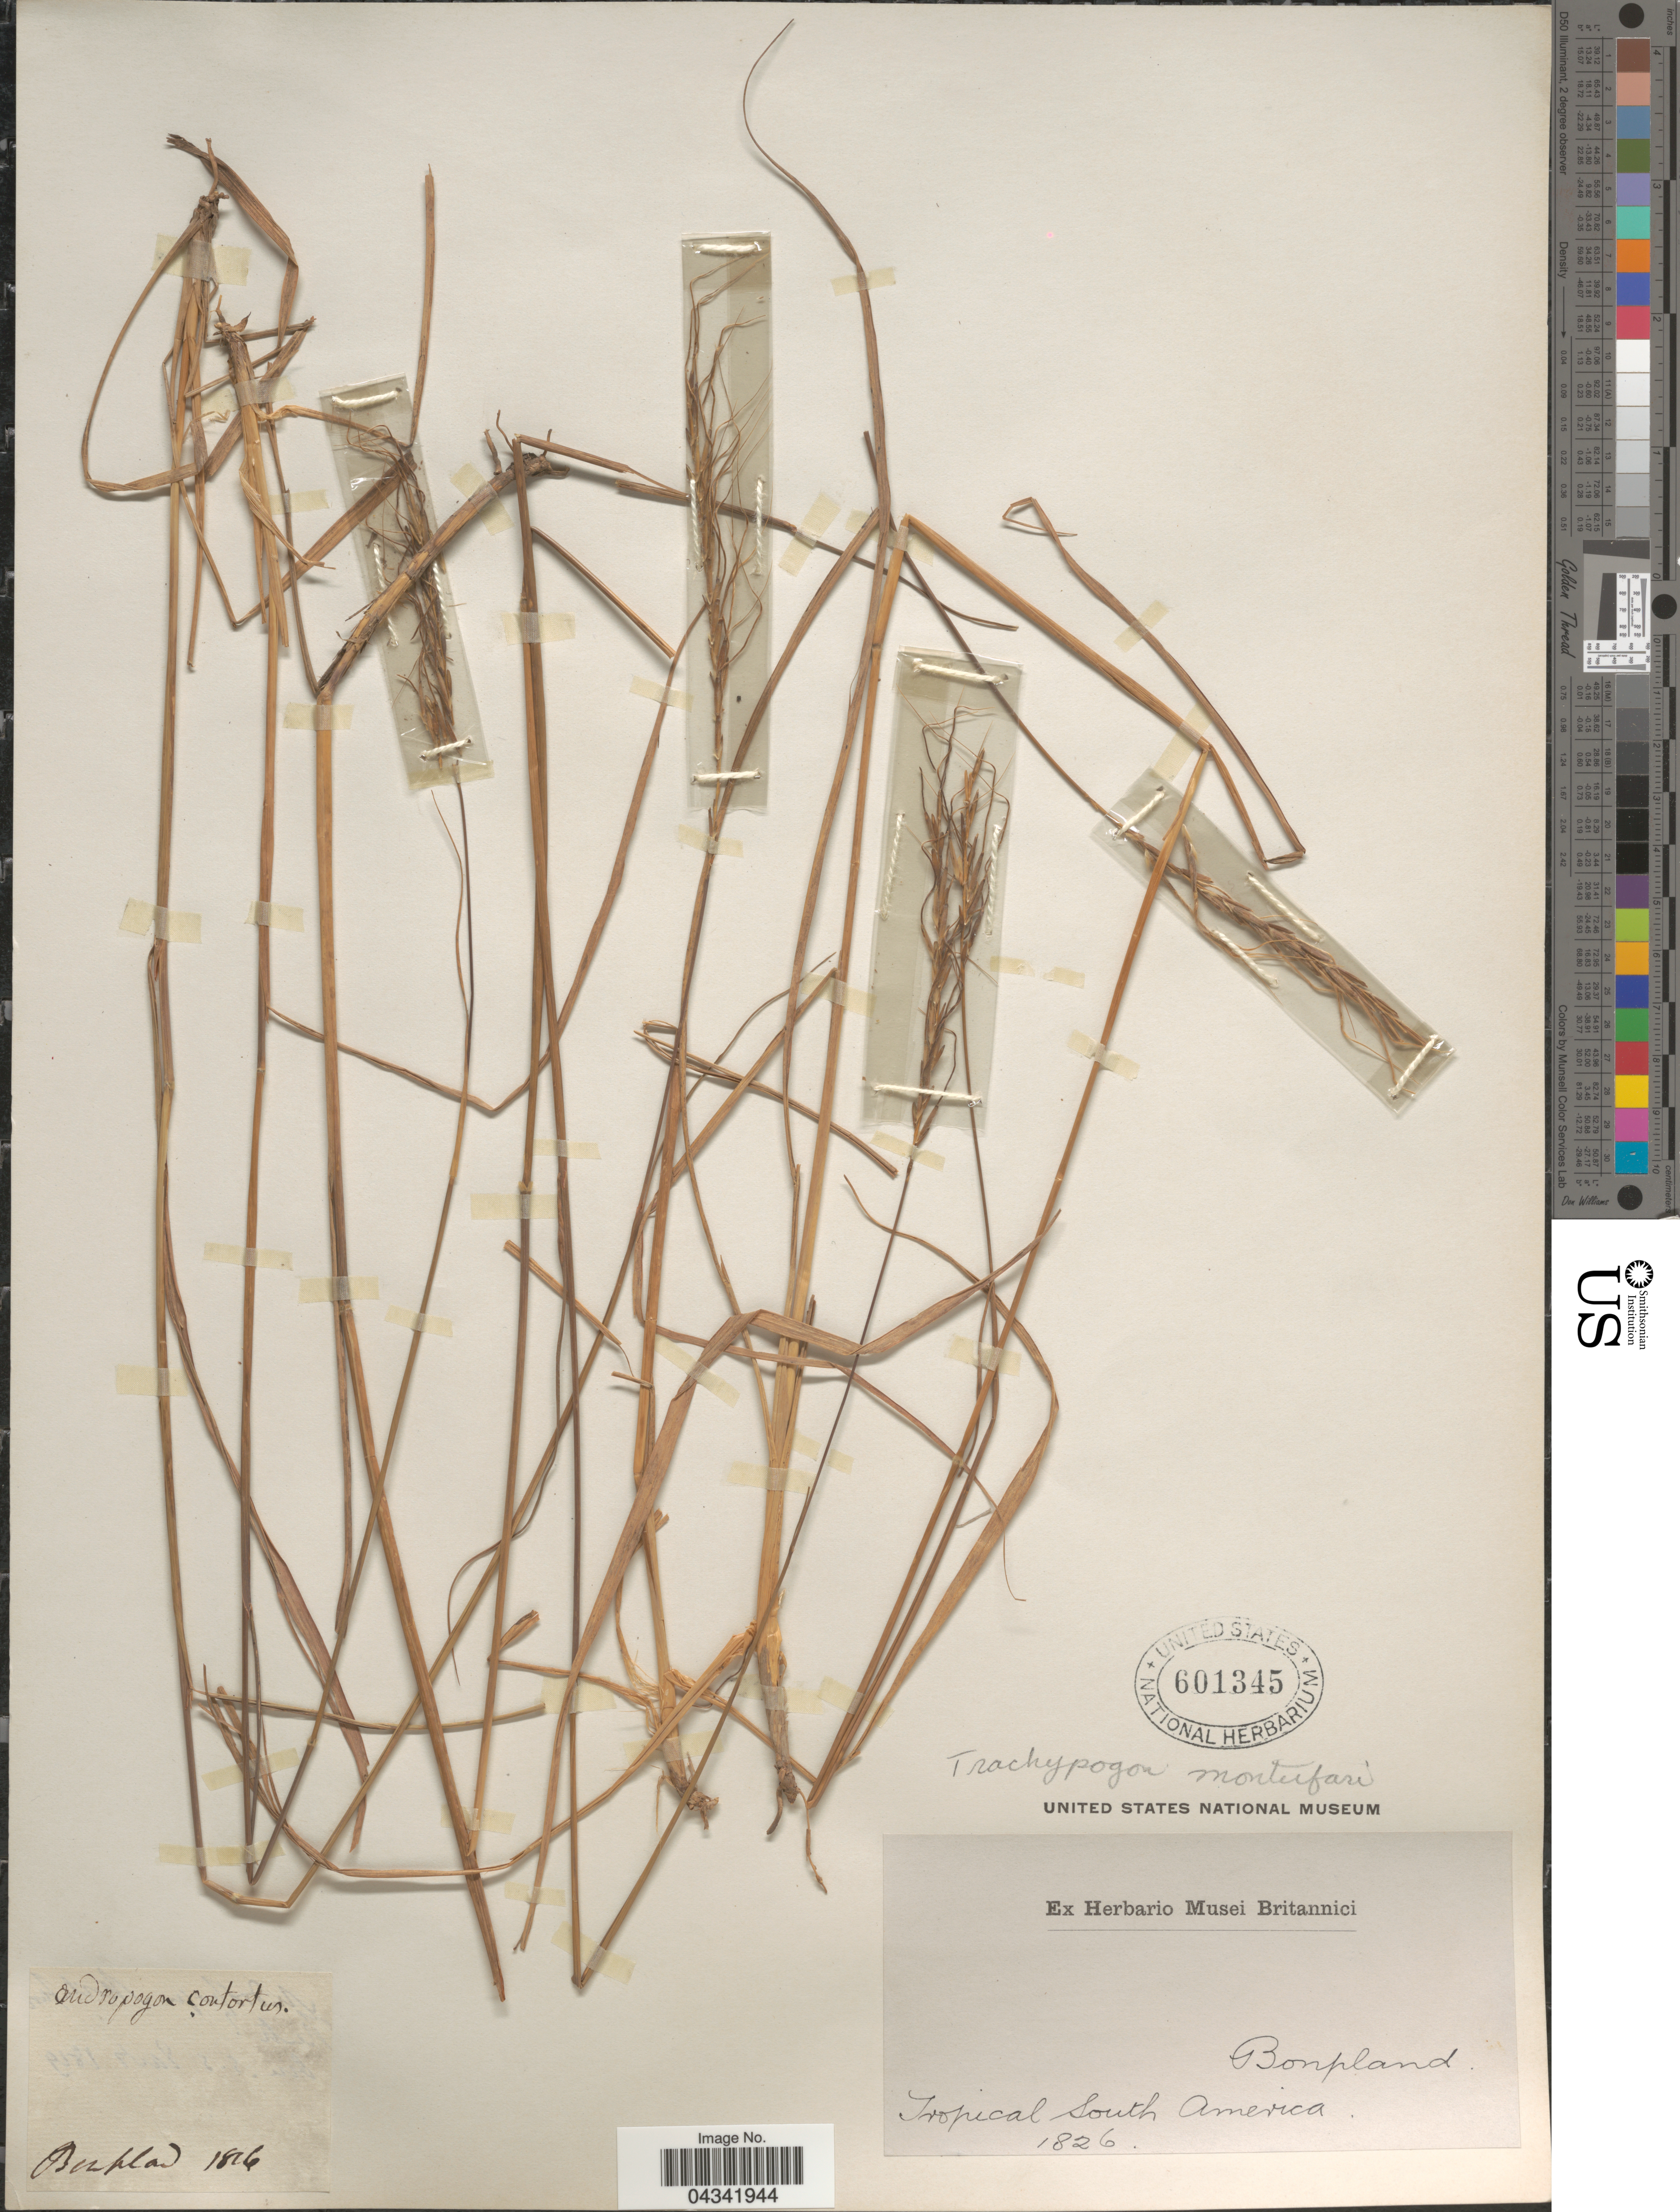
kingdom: Plantae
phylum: Tracheophyta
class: Liliopsida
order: Poales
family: Poaceae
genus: Trachypogon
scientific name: Trachypogon spicatus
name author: (L. f.) Kuntze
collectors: A. J. A. Bonpland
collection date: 1826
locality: Tropical South America.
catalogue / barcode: US 601345